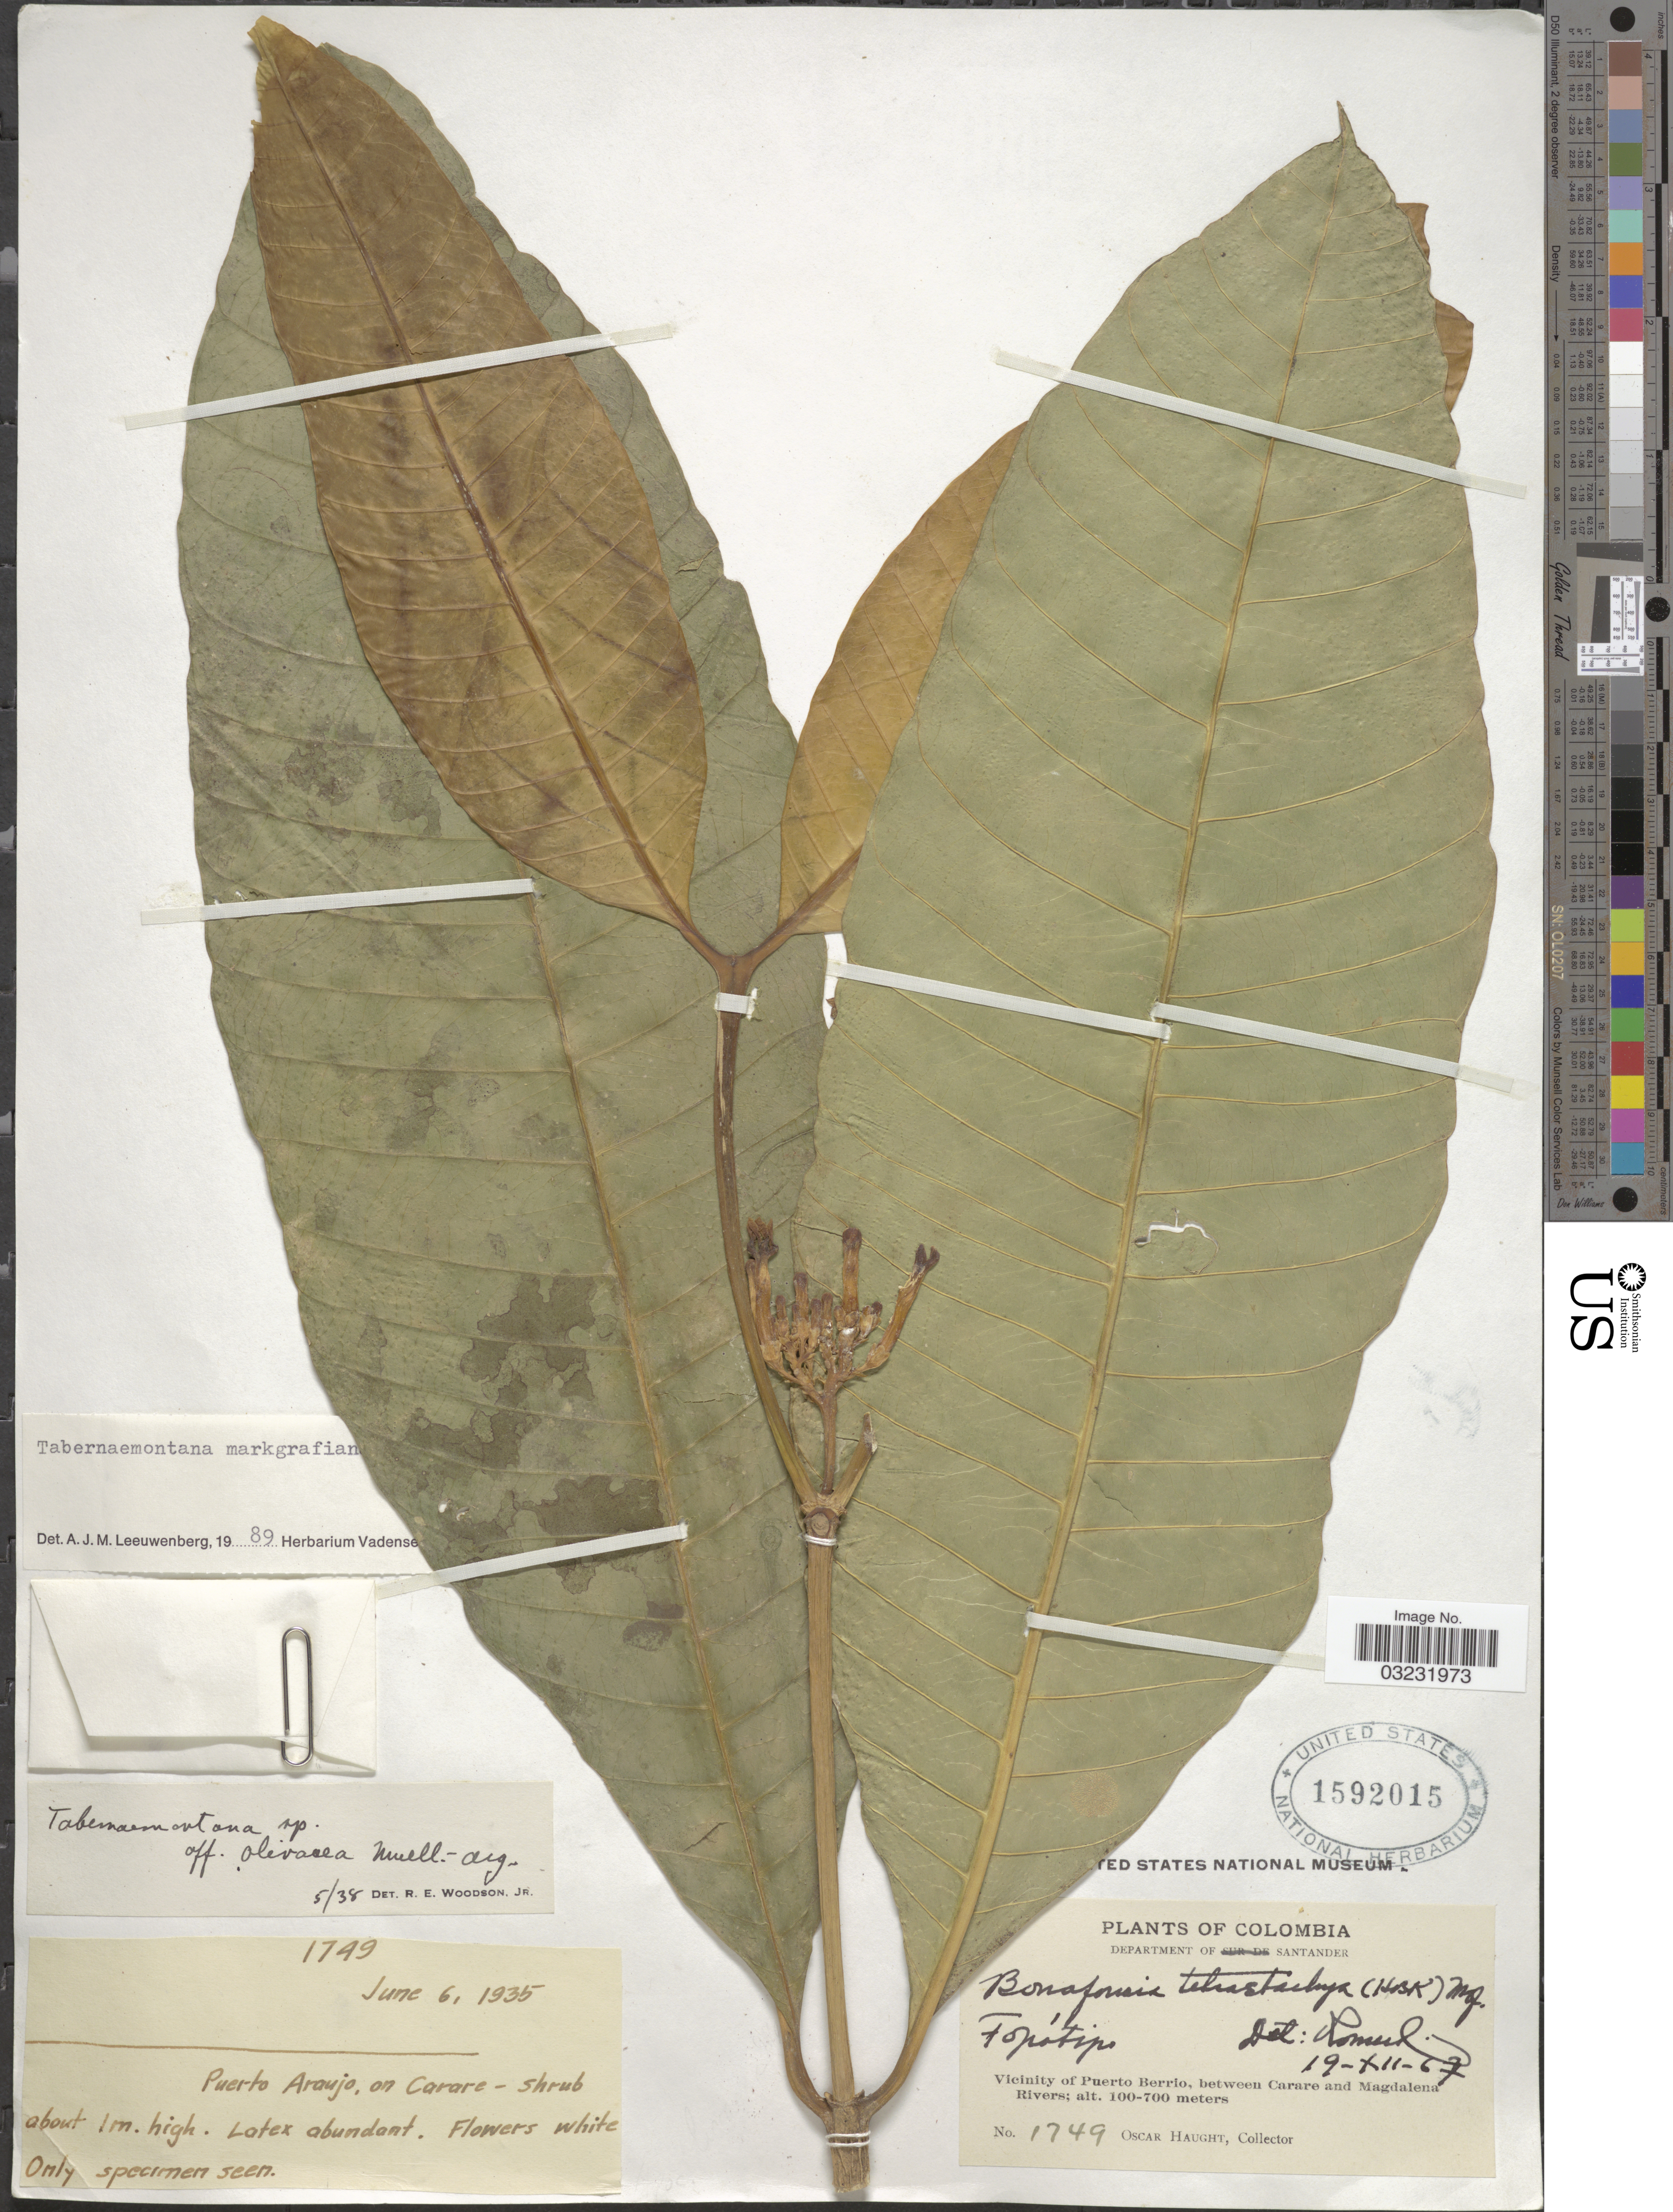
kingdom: Plantae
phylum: Tracheophyta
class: Magnoliopsida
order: Gentianales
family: Apocynaceae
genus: Tabernaemontana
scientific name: Tabernaemontana markgrafiana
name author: J.F. Macbr.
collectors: O. L. Haught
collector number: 1749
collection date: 1935-06-06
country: Colombia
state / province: Santander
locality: Department of Santander. Vicinity of Puerto Berrio, between Carare and Magdalena Rivers. Puerto Araujo, on Carare.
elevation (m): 100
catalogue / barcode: US 1592015